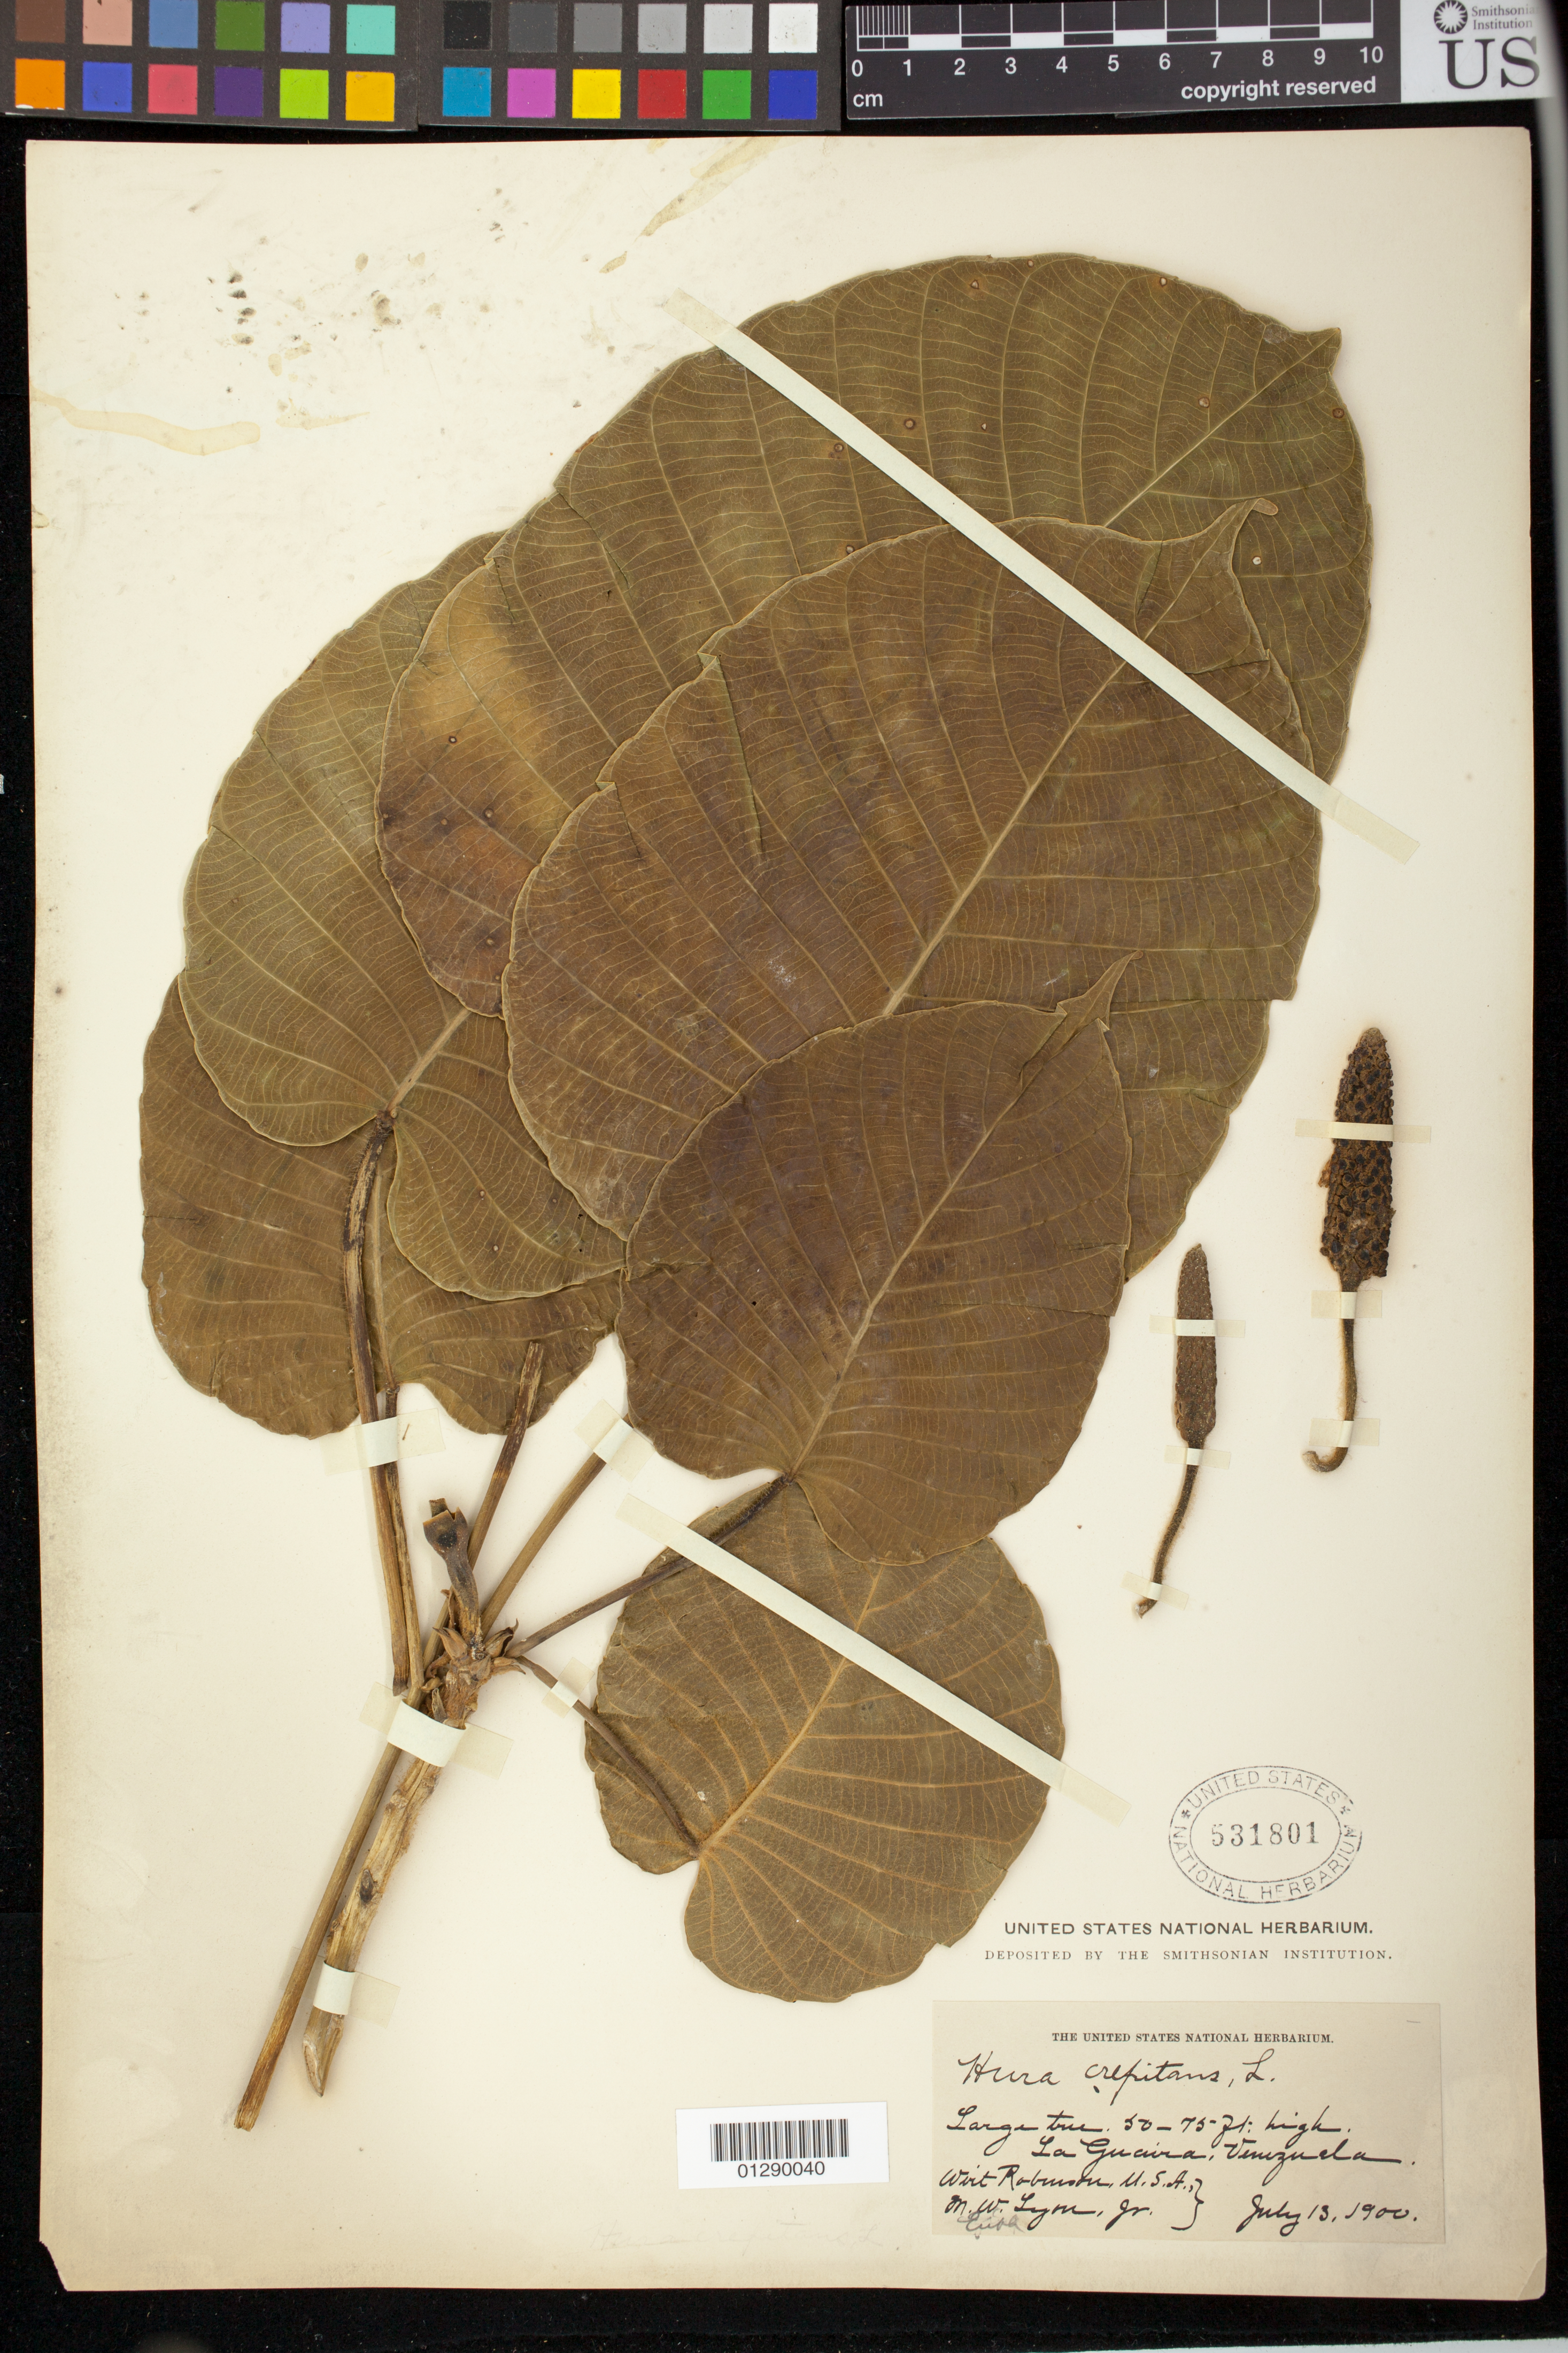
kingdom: Plantae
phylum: Tracheophyta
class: Magnoliopsida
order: Malpighiales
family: Euphorbiaceae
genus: Hura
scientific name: Hura crepitans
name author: L.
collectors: M. W. Lyon Jr. & W. Robinson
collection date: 1900-07-13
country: Venezuela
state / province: Vargas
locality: La Guaira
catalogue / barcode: US 5328081